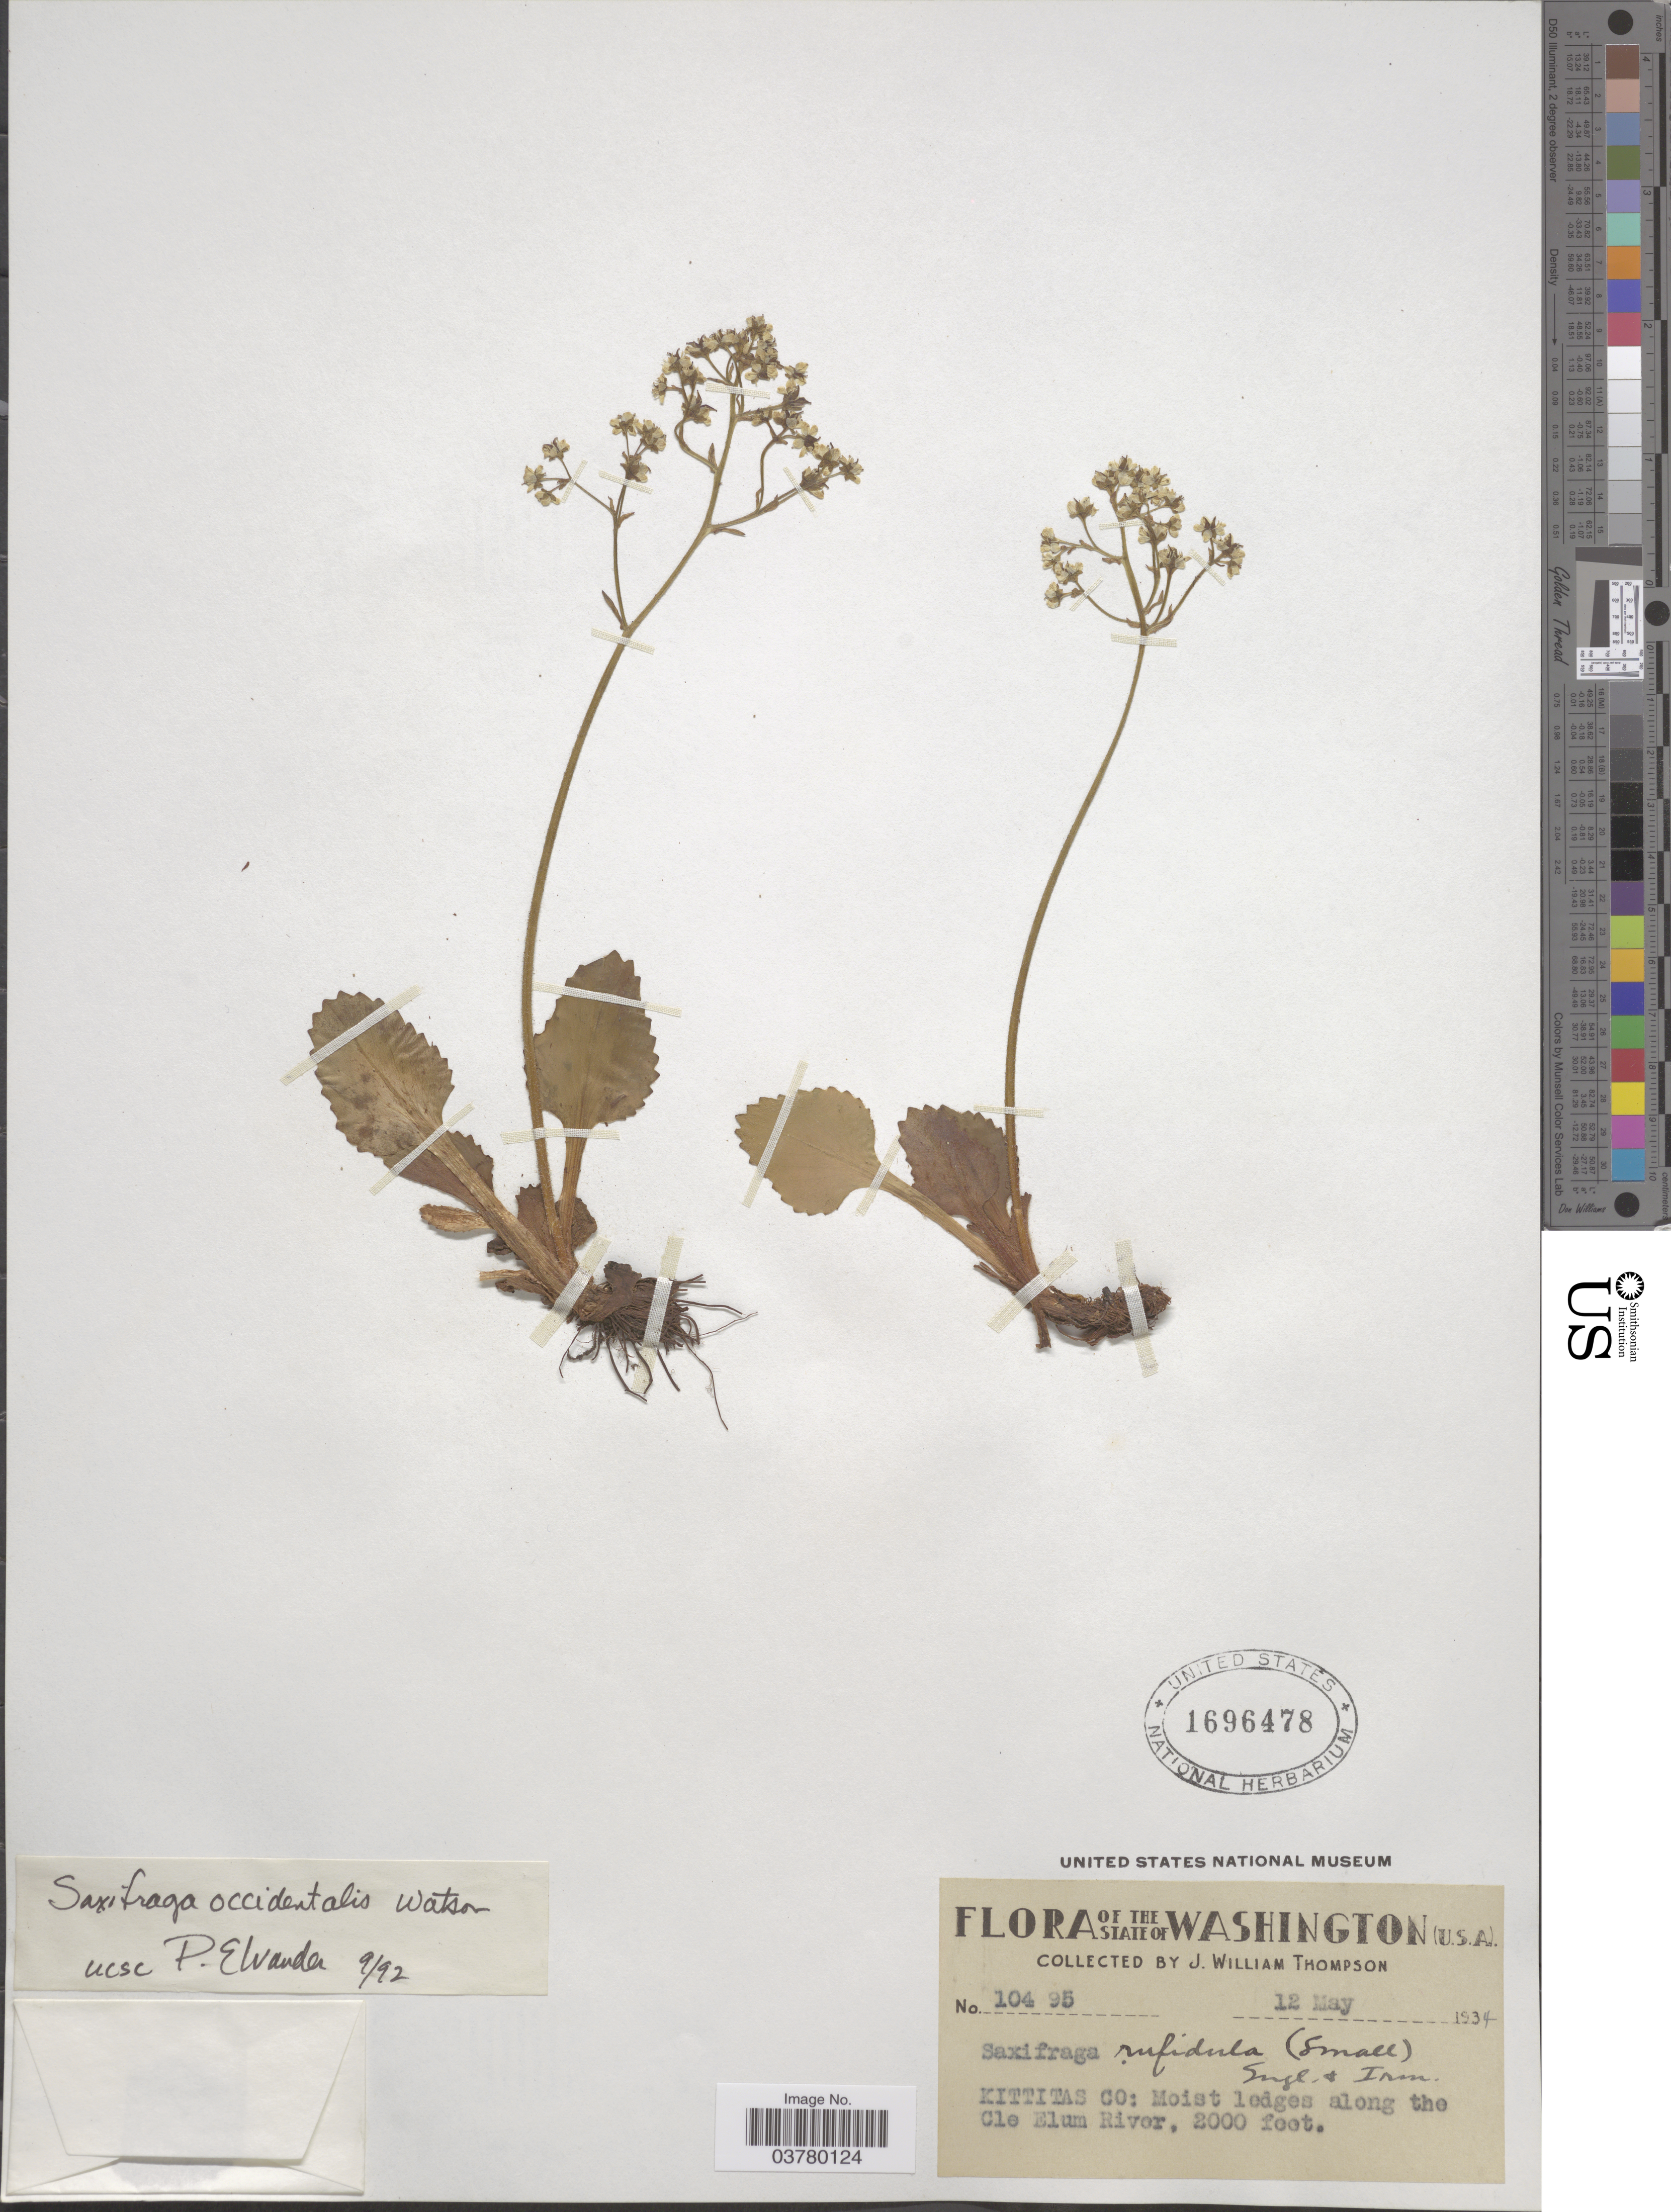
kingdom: Plantae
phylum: Tracheophyta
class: Magnoliopsida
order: Saxifragales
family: Saxifragaceae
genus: Micranthes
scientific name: Micranthes occidentalis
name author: (S. Watson) Small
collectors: J. W. Thompson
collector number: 10495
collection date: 1934-05-12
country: United States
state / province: Washington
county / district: Kittitas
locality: Kittitas Co: Moist ledges along the Cle Elum River.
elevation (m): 610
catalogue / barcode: US 1696478